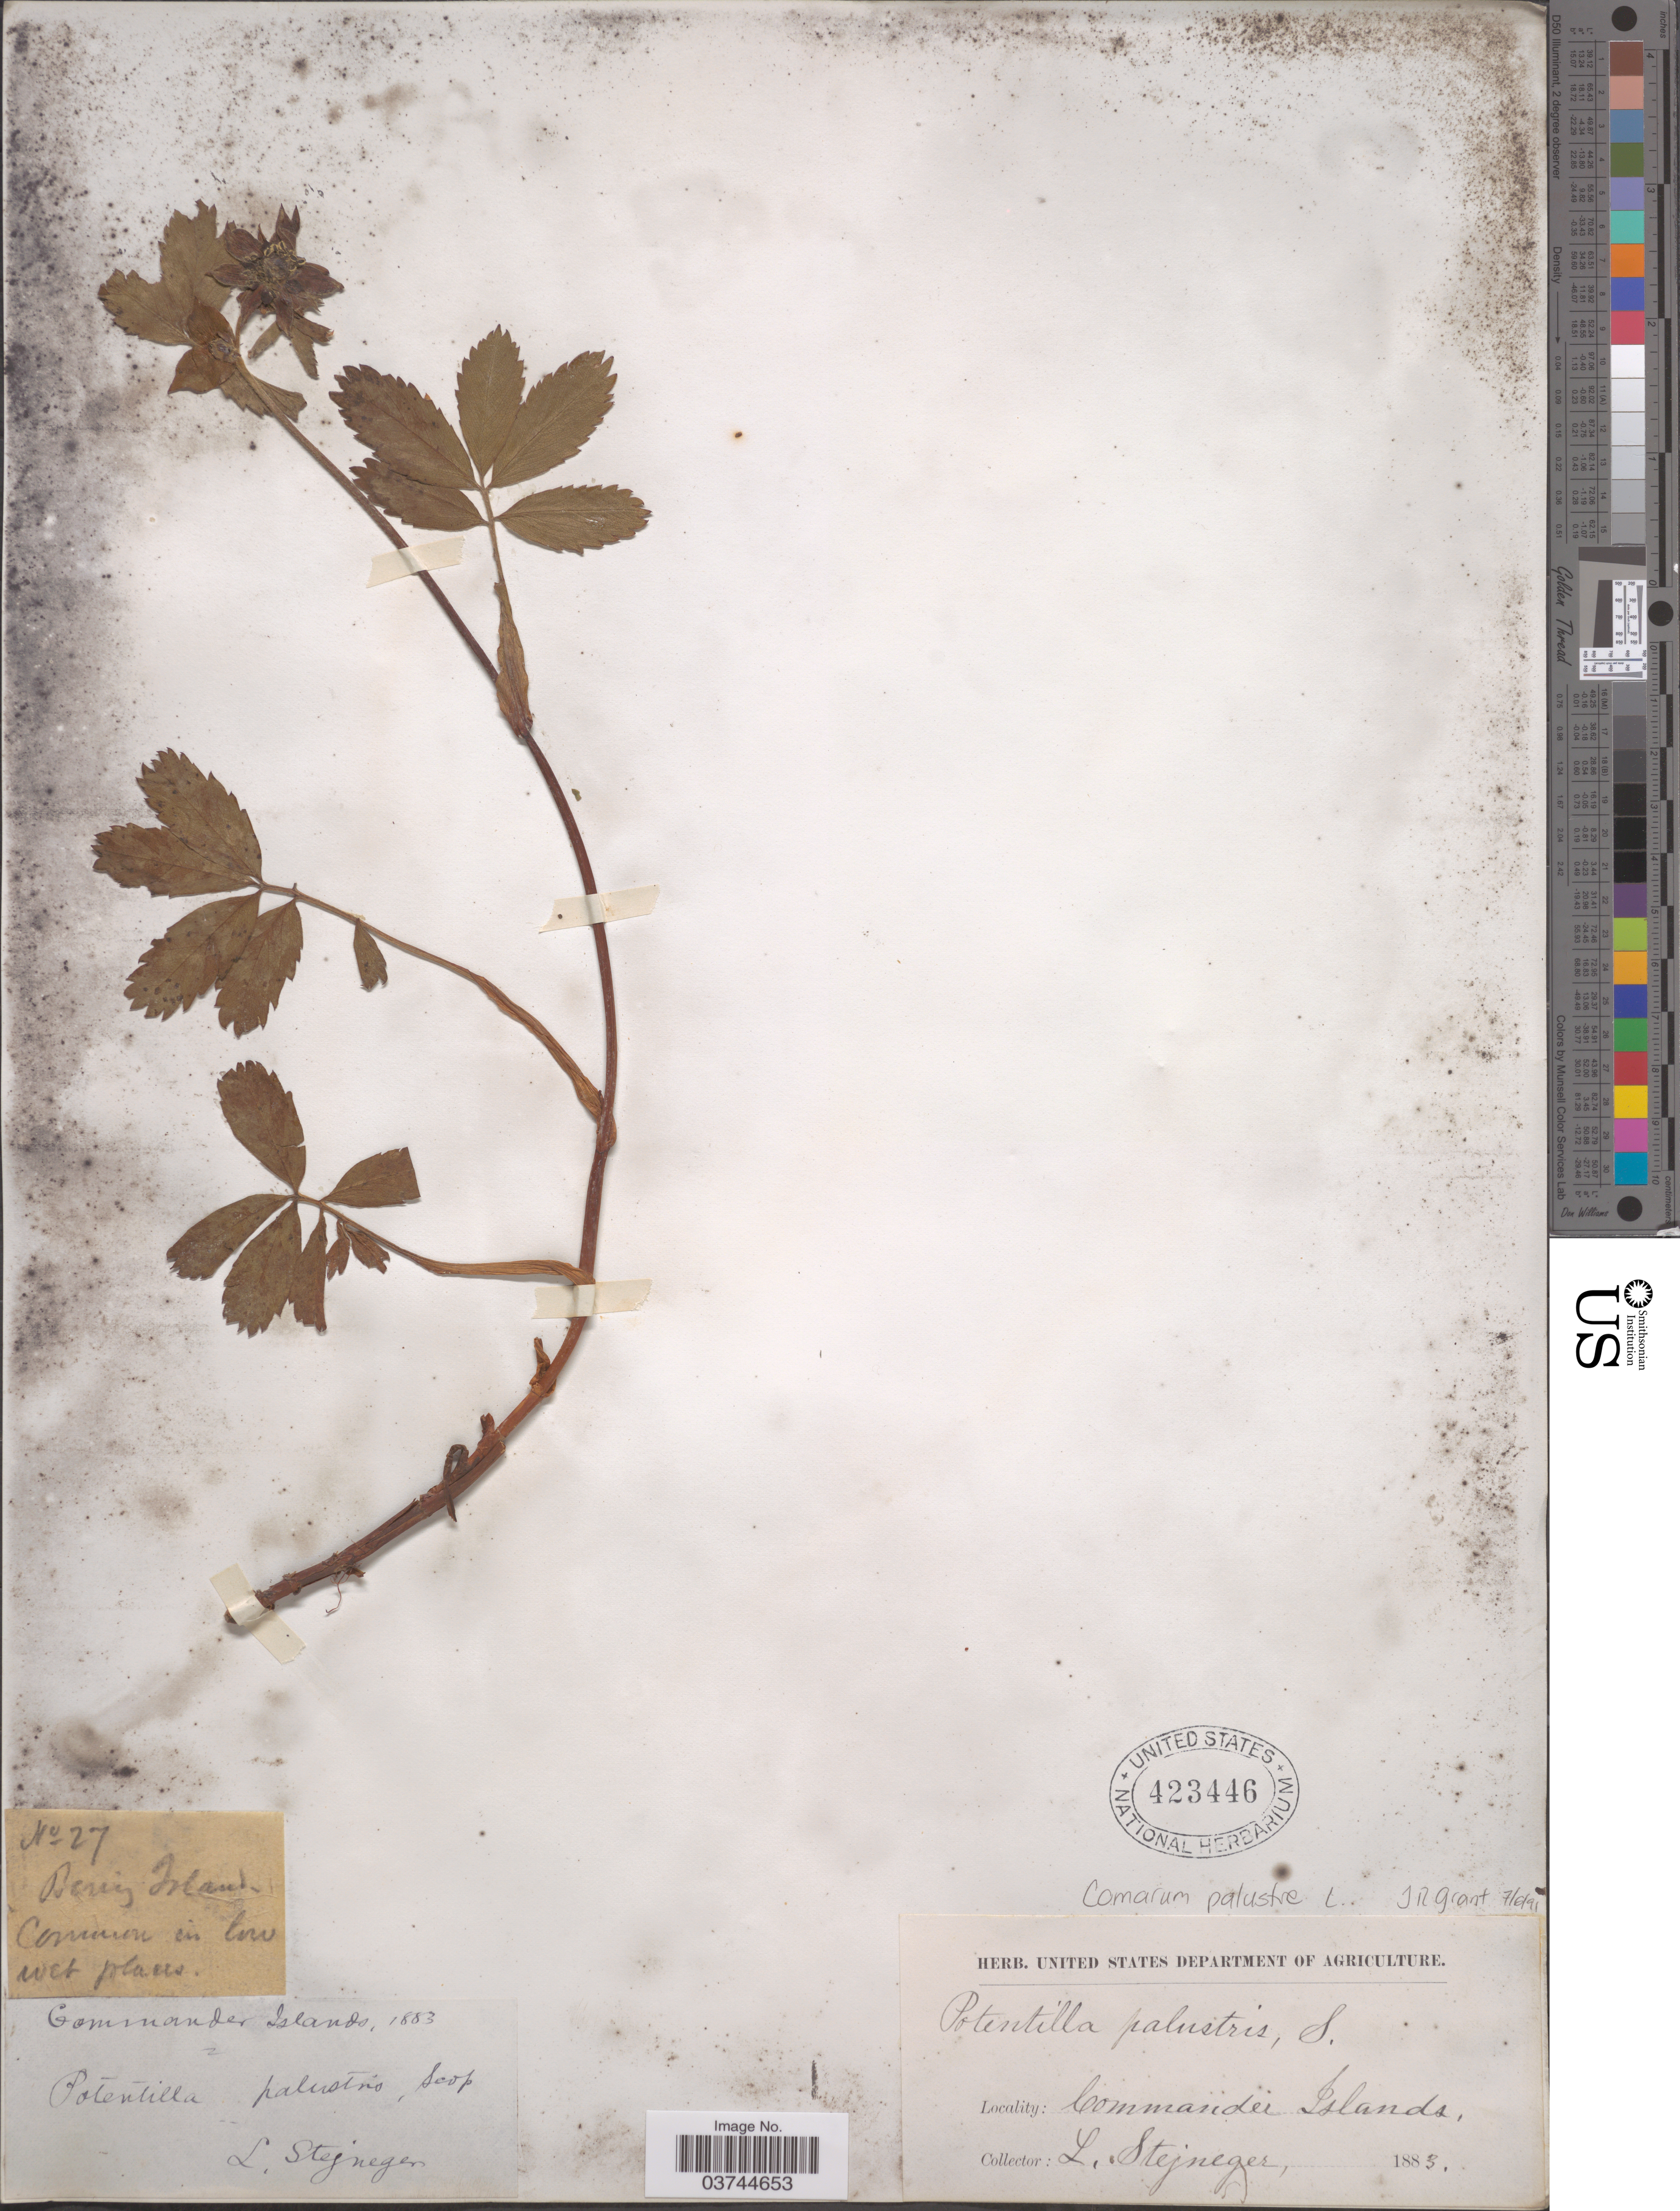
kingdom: Plantae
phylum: Tracheophyta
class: Magnoliopsida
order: Rosales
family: Rosaceae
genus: Comarum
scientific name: Comarum palustre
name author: L.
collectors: L. Stejneger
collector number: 27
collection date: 1883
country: Russian Federation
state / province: Kamchatka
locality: Bering Island. Commander Islands.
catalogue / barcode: US 423446